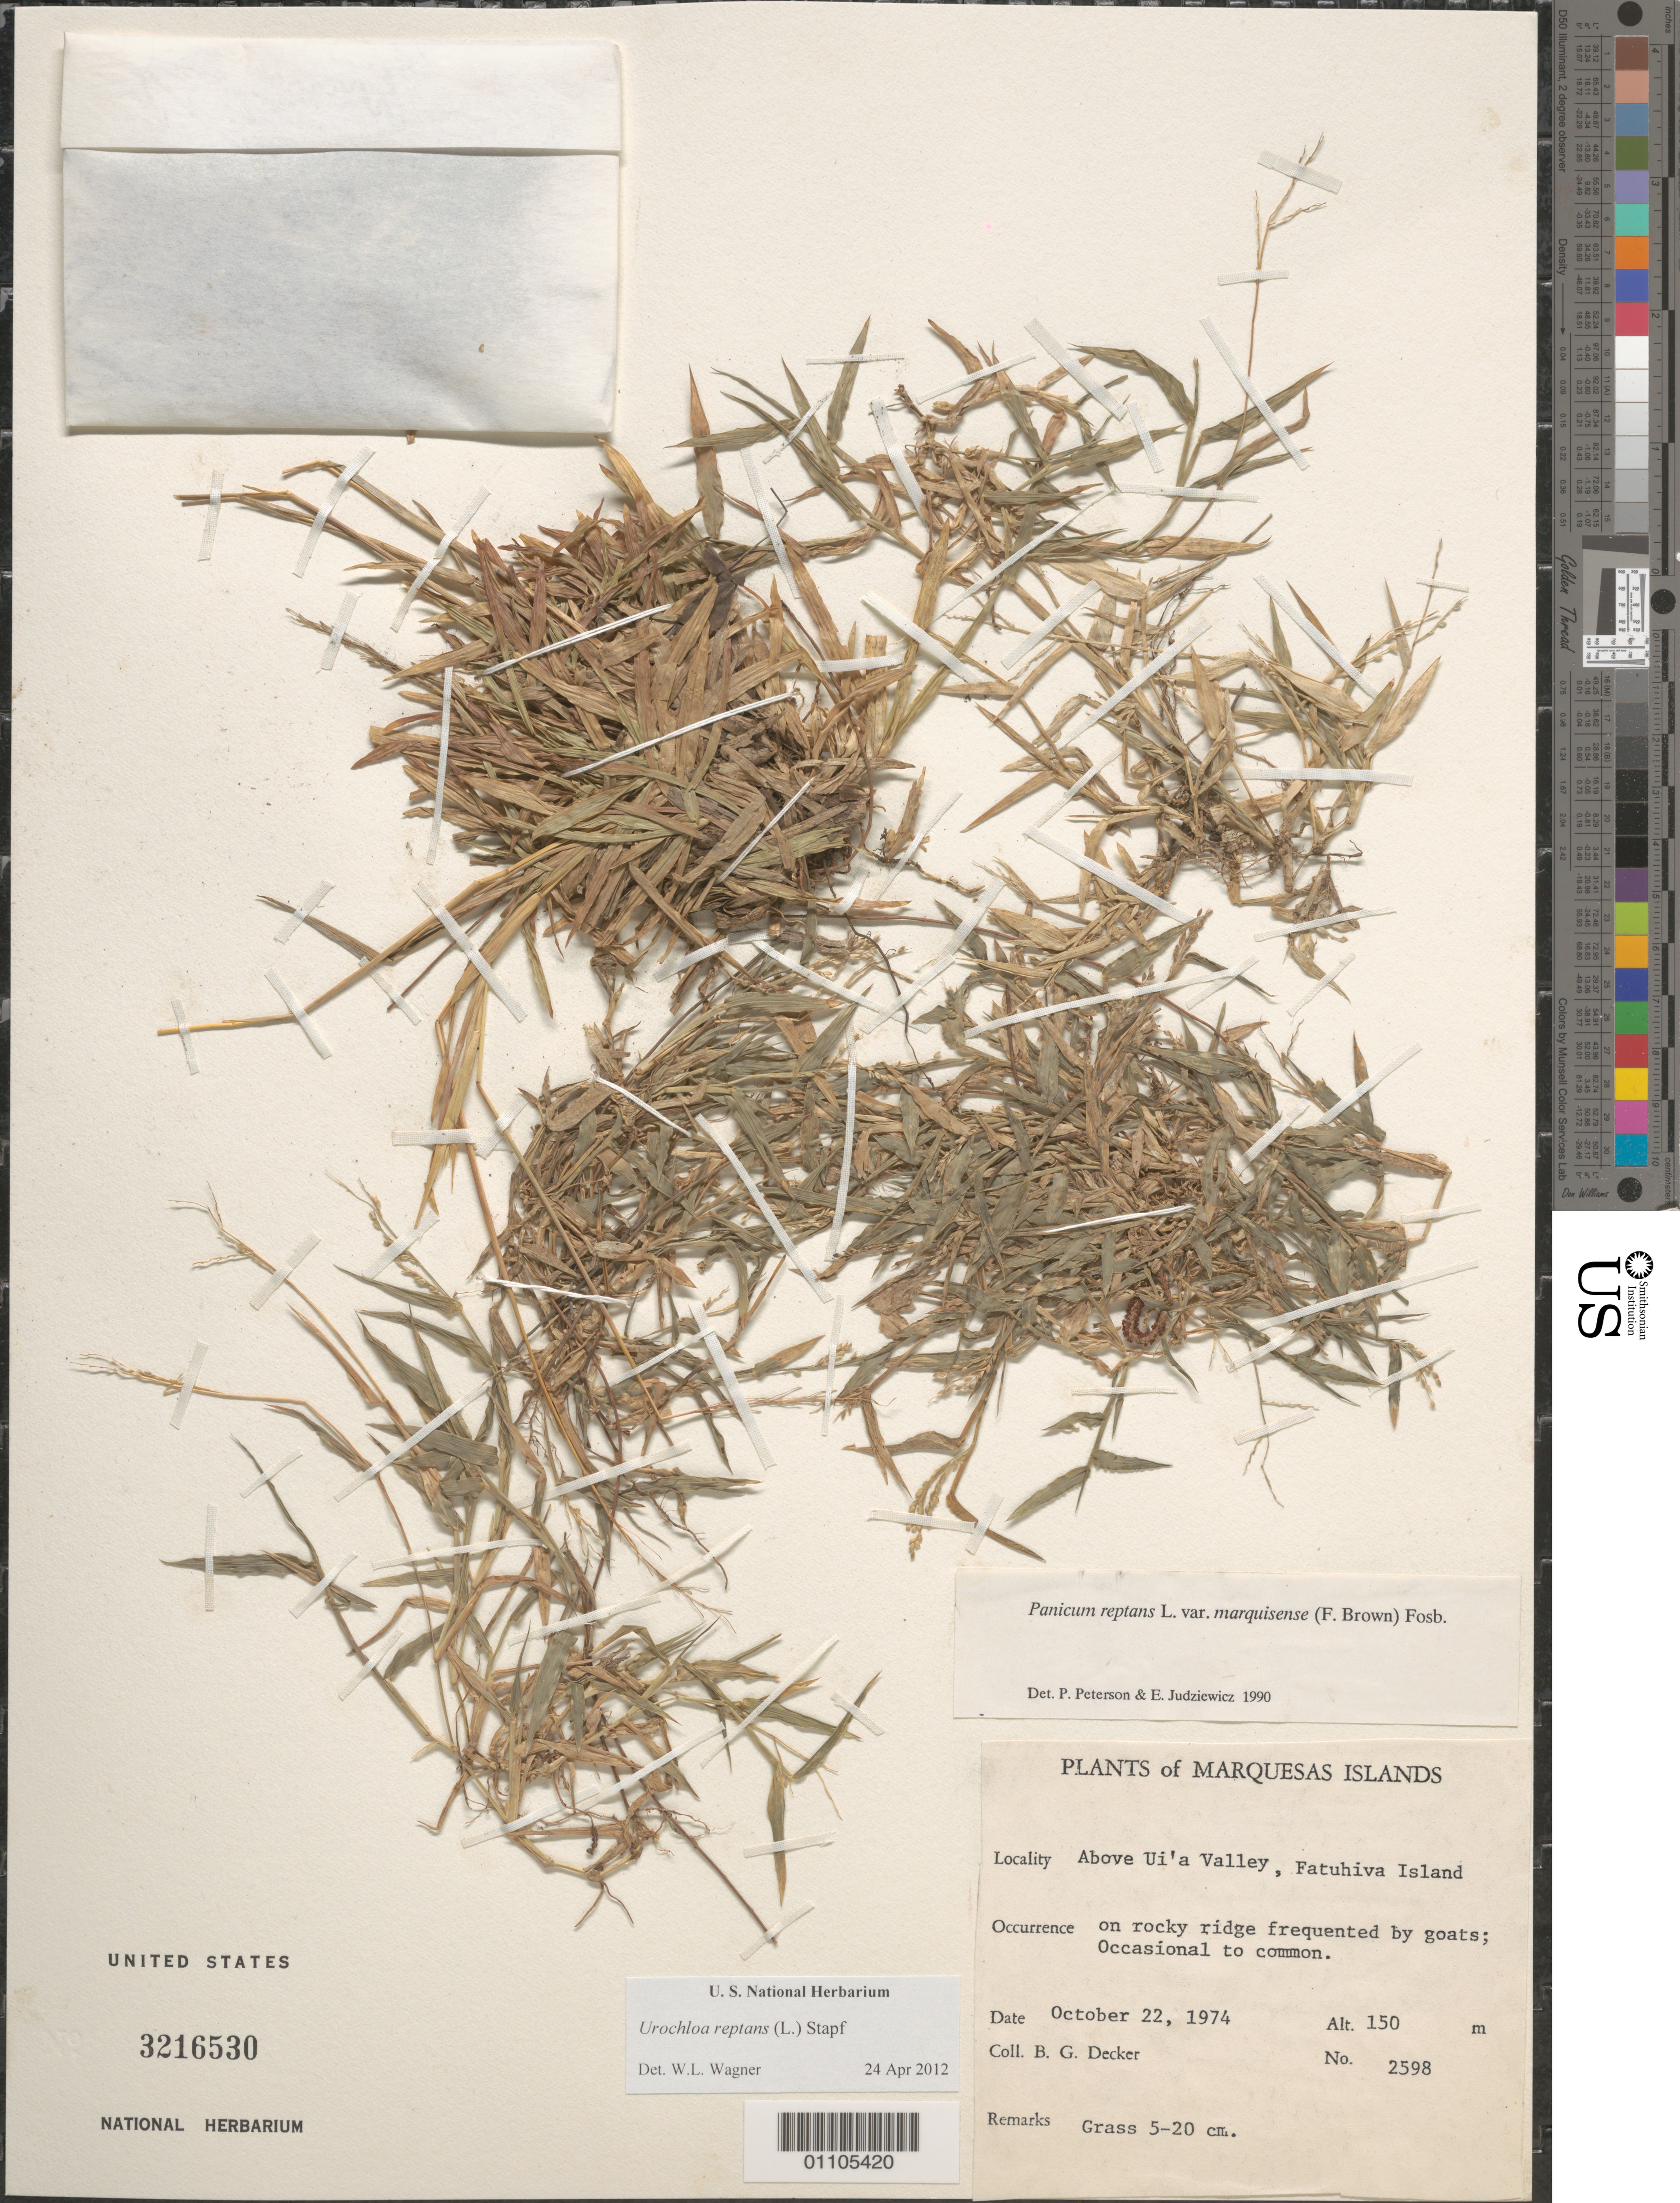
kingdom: Plantae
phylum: Tracheophyta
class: Liliopsida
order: Poales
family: Poaceae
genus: Urochloa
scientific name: Urochloa reptans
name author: (L.) Stapf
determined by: Peterson, P. M.; Judziewicz, E. J.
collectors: B. G. Decker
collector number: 2598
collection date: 1974-10-22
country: French Polynesia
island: Fatu Hiva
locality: above Ui'a Valley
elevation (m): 150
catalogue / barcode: US 3216530